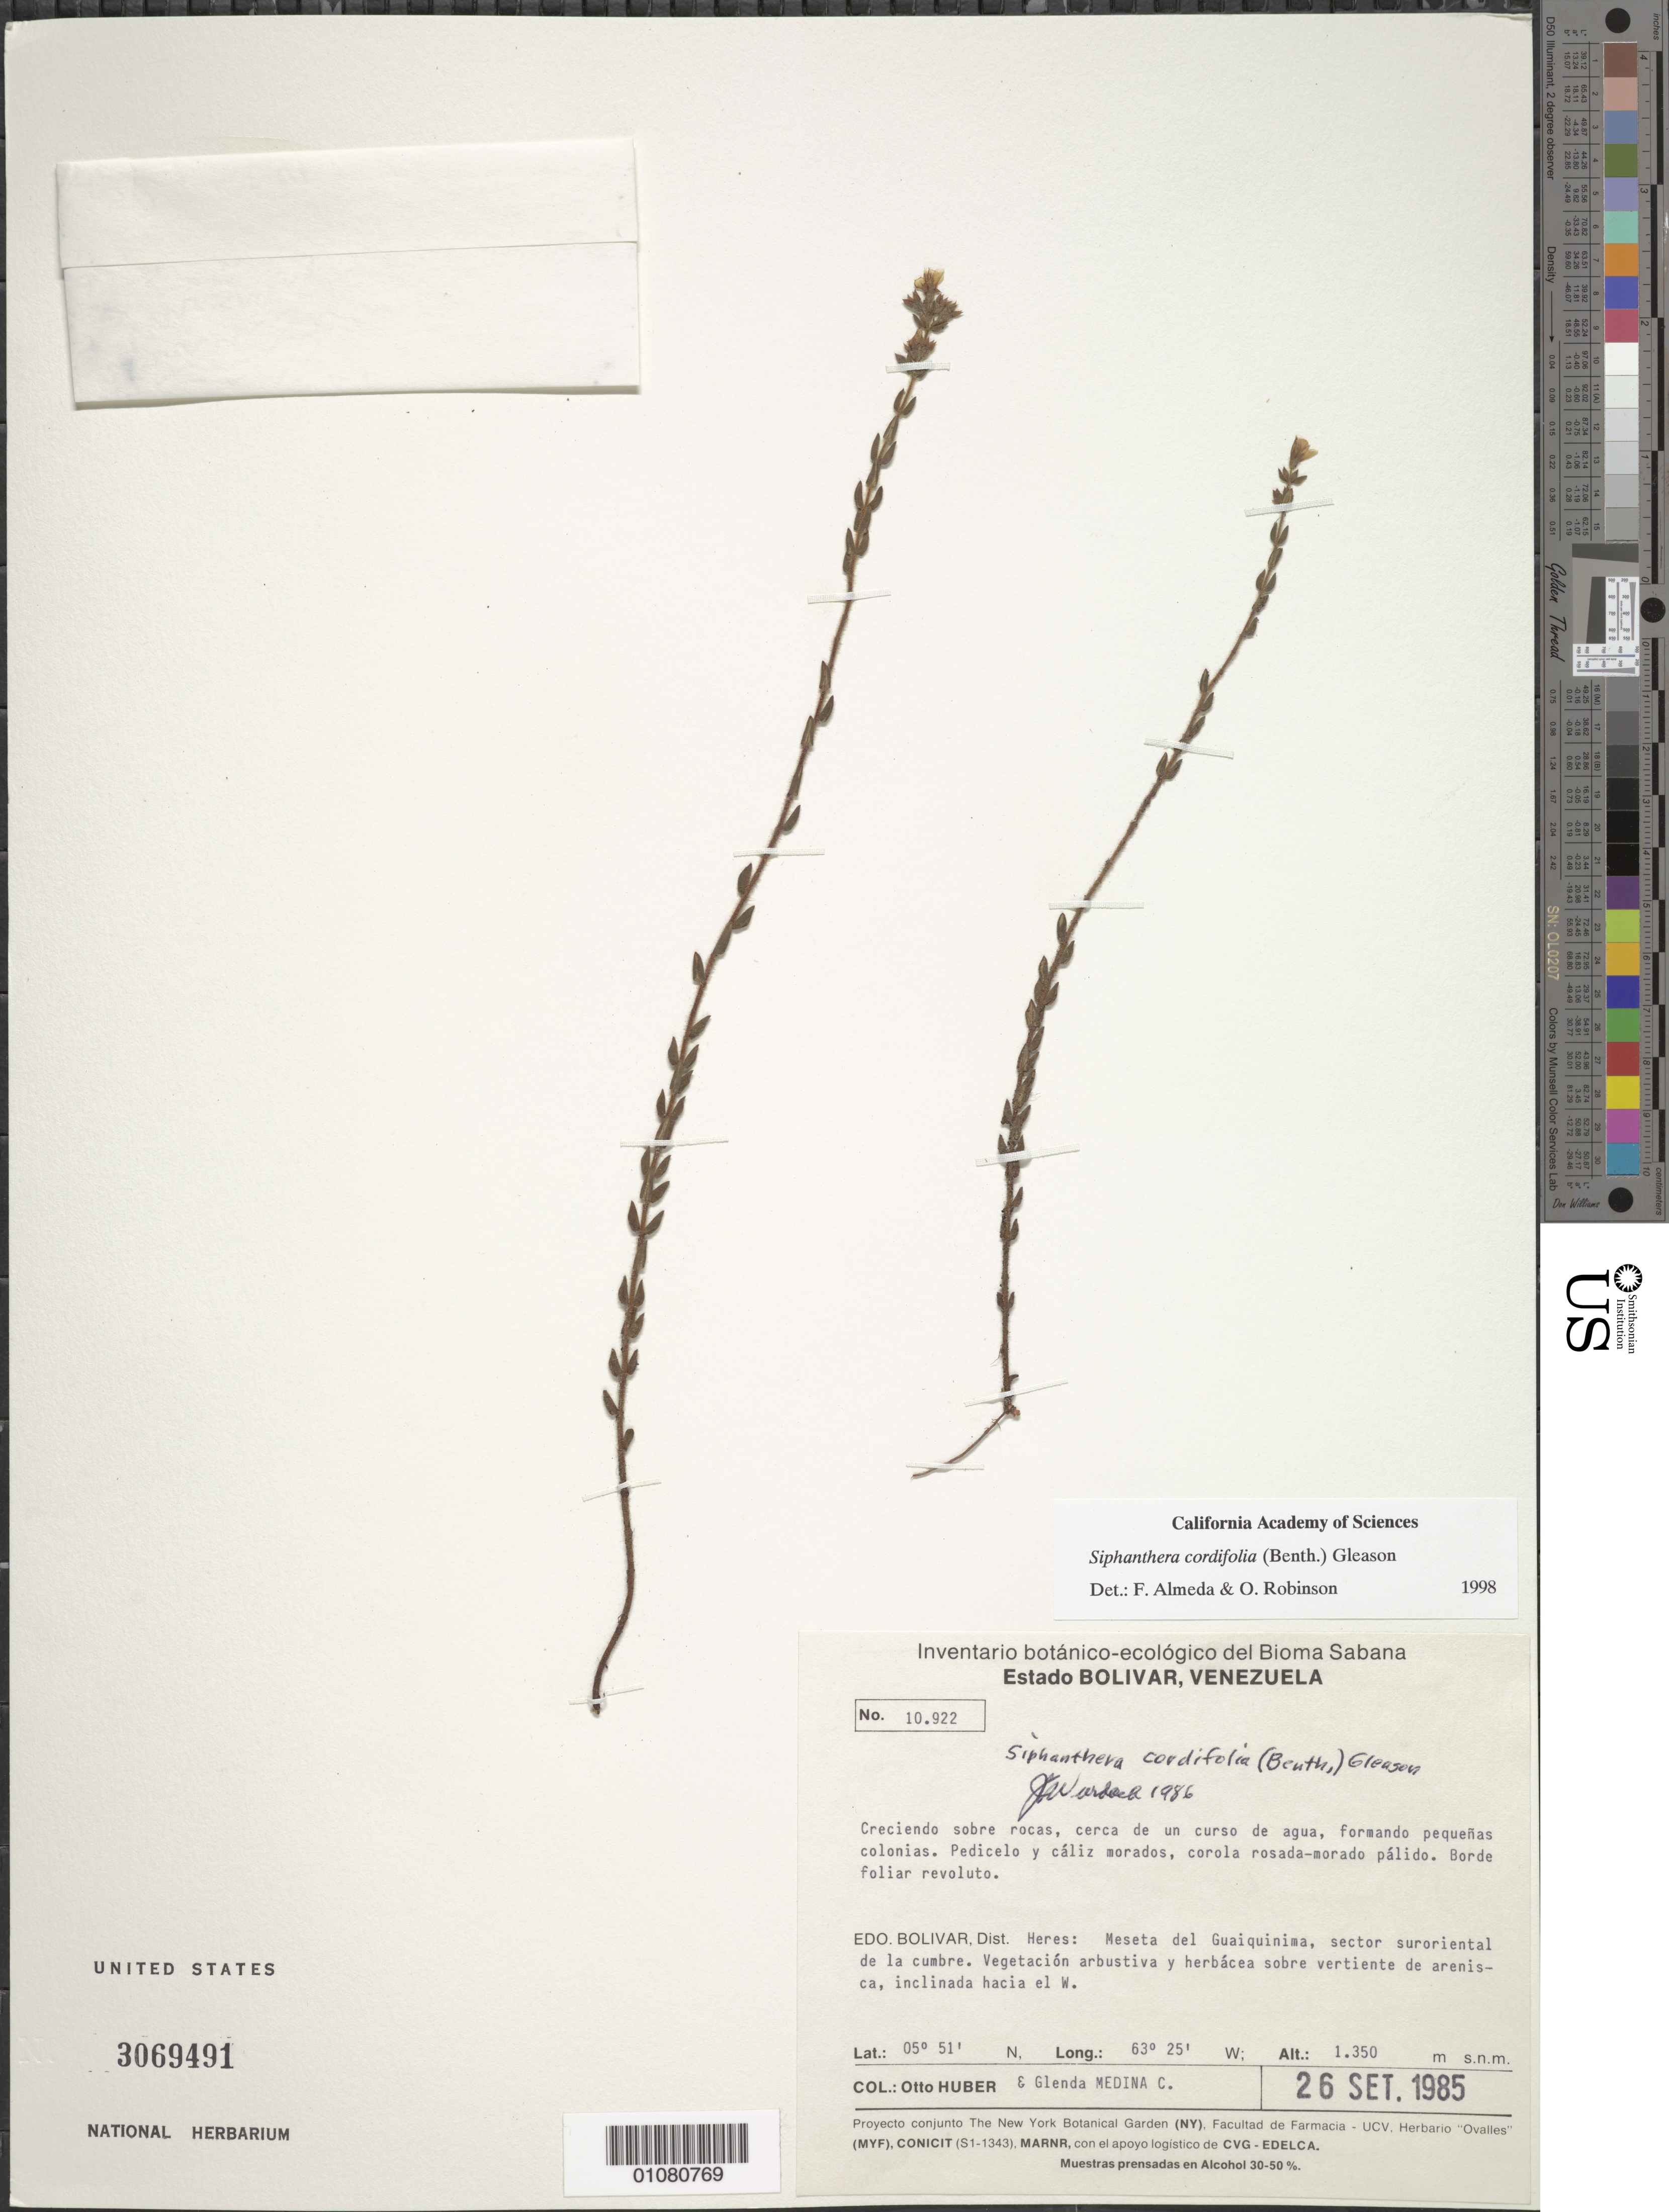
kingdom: Plantae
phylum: Tracheophyta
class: Magnoliopsida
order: Myrtales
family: Melastomataceae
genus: Siphanthera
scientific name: Siphanthera cordifolia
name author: (Benth.) Gleason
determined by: Almeda, F.; Robinson, O.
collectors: O. Huber & G. Medina C.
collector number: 10922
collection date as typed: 26-Sep-85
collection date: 1985-09-26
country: Venezuela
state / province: Bolívar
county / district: Heres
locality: Meseta del Guaiquinima, sector suroriental de la cumbre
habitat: Sobre rocas, cerca de un curso de agua. Vegetación arbustiva y herbácea sobre vertiente de arenisca, inclinada hacia el W.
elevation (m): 1350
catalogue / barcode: US 3069491